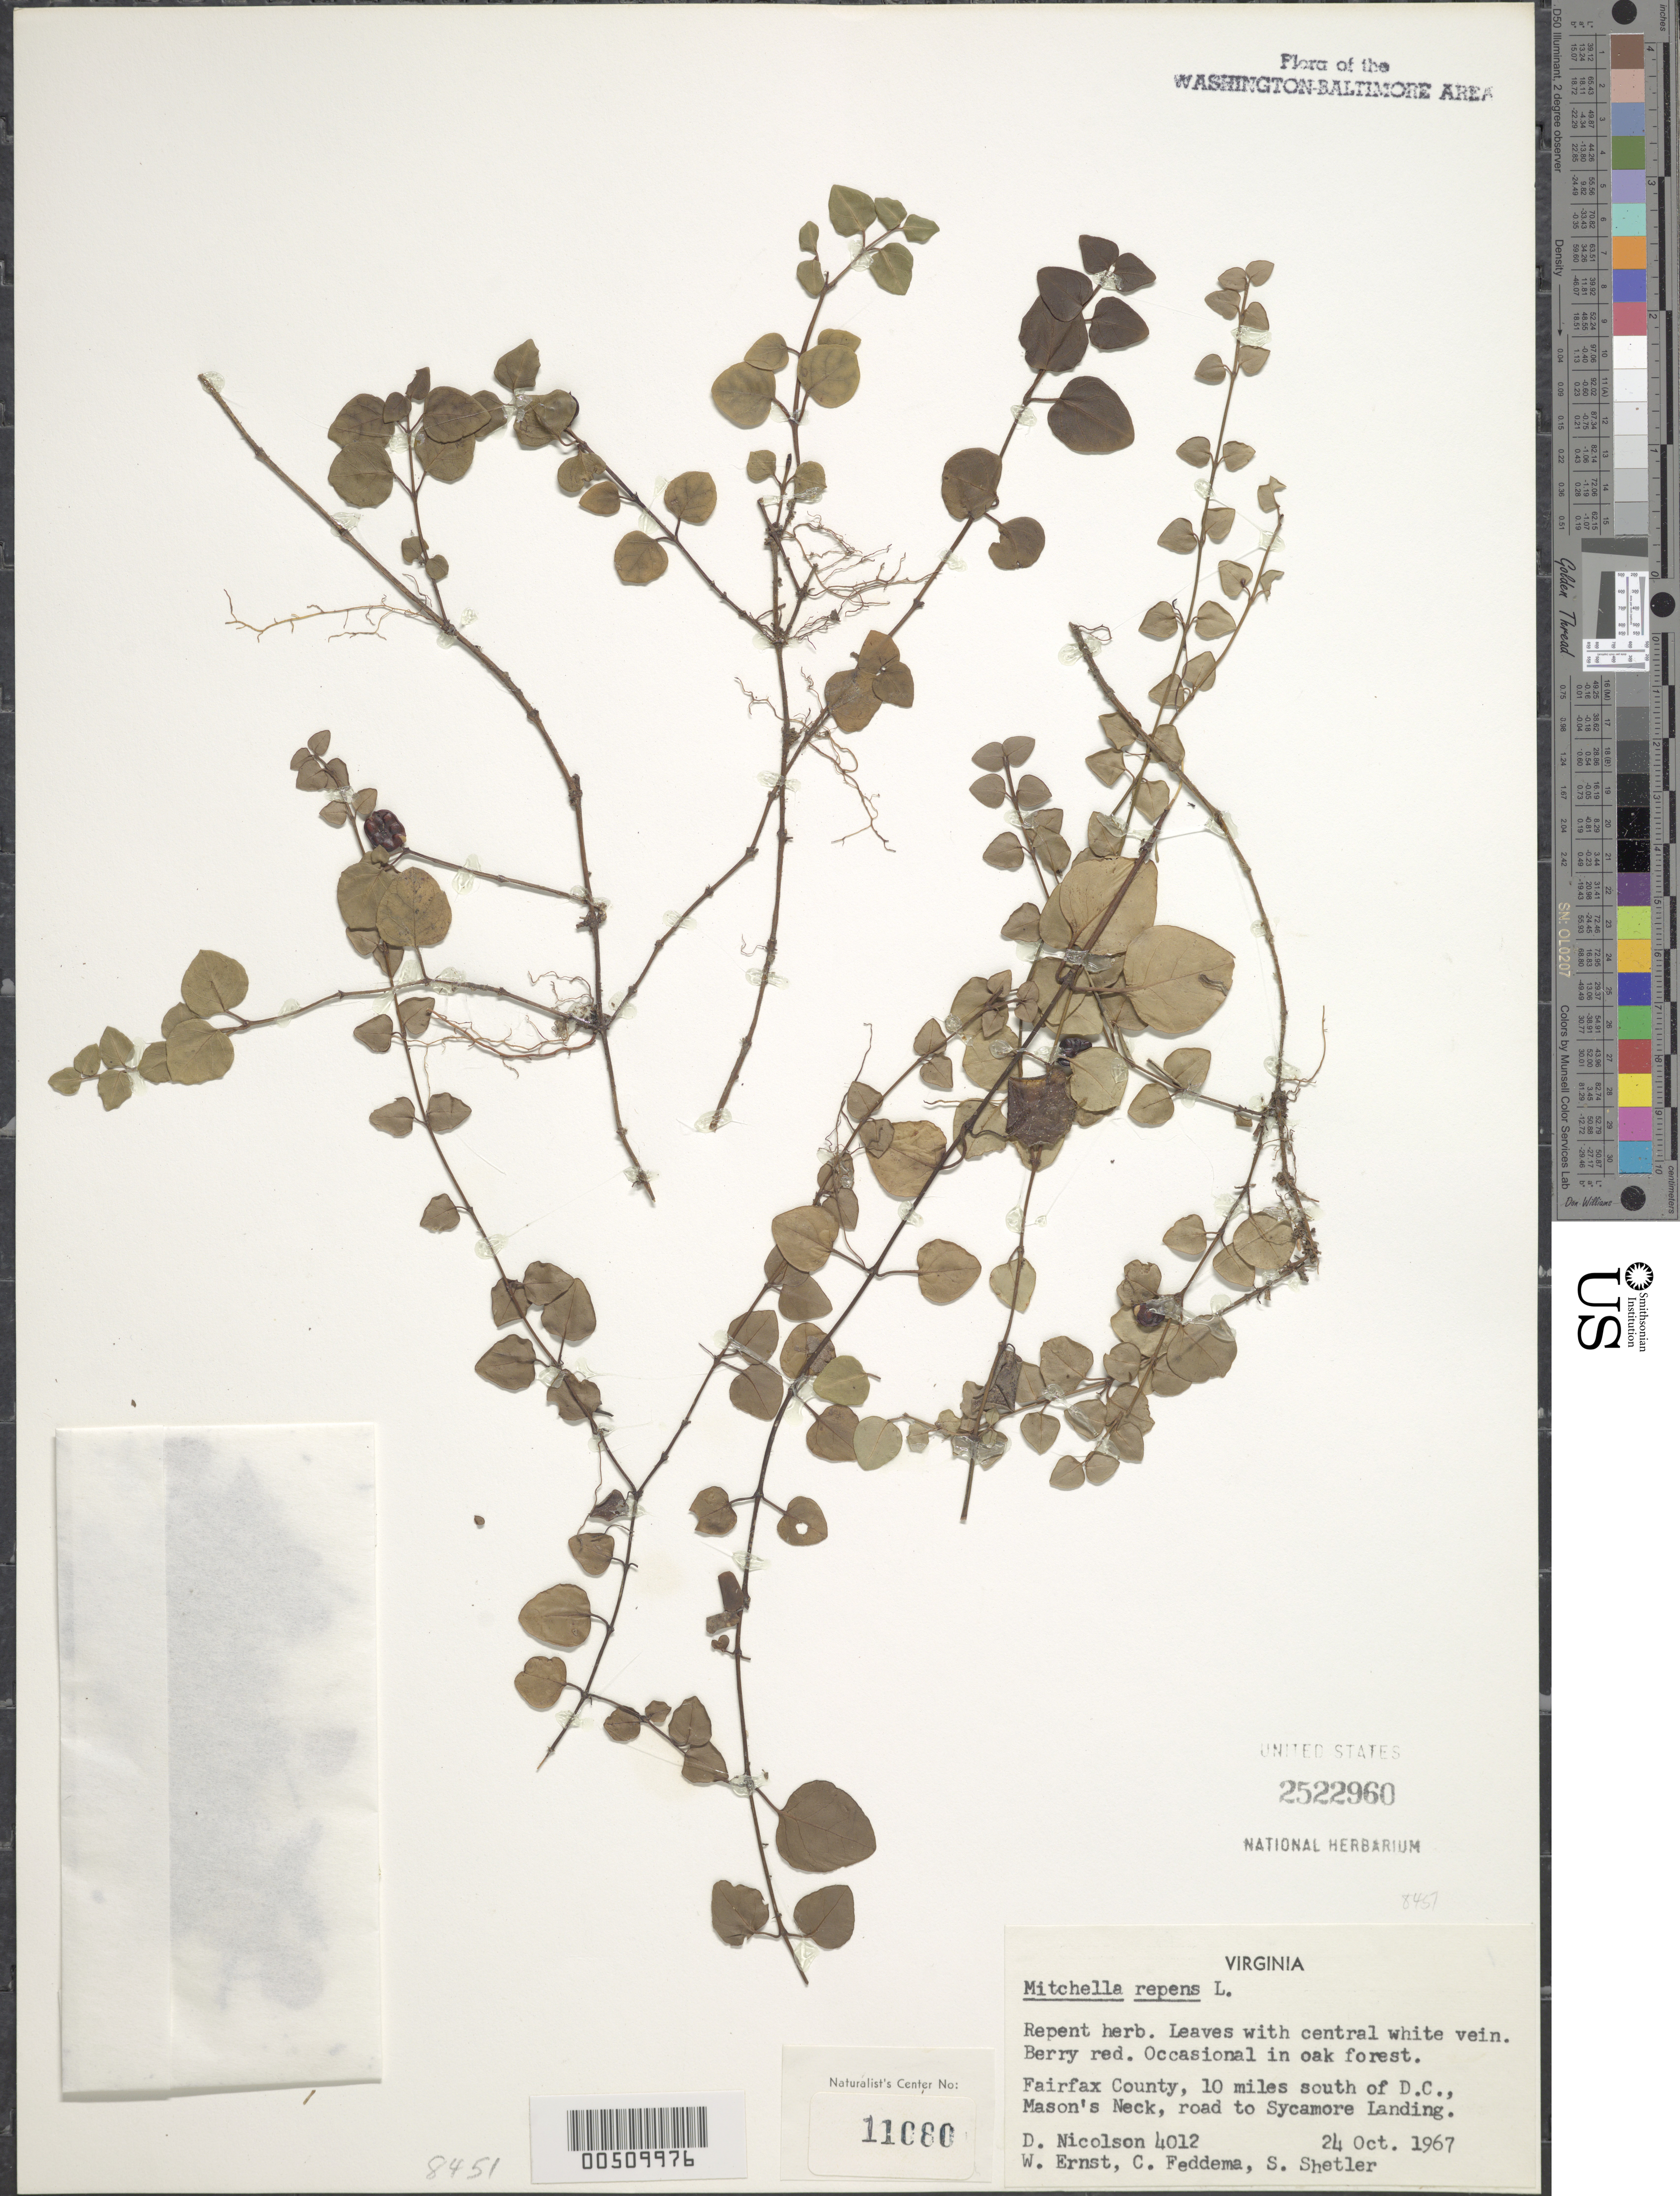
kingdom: Plantae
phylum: Tracheophyta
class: Magnoliopsida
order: Gentianales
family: Rubiaceae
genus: Mitchella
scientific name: Mitchella repens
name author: L.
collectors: D. H. Nicolson, W. W. Ernst, C. Feddema & S. Shetler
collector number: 4012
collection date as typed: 24 Oct 1967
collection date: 1967-10-24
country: United States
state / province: Virginia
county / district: Fairfax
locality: Mason's Neck, road to Sycamore Landing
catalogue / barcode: US 2522960